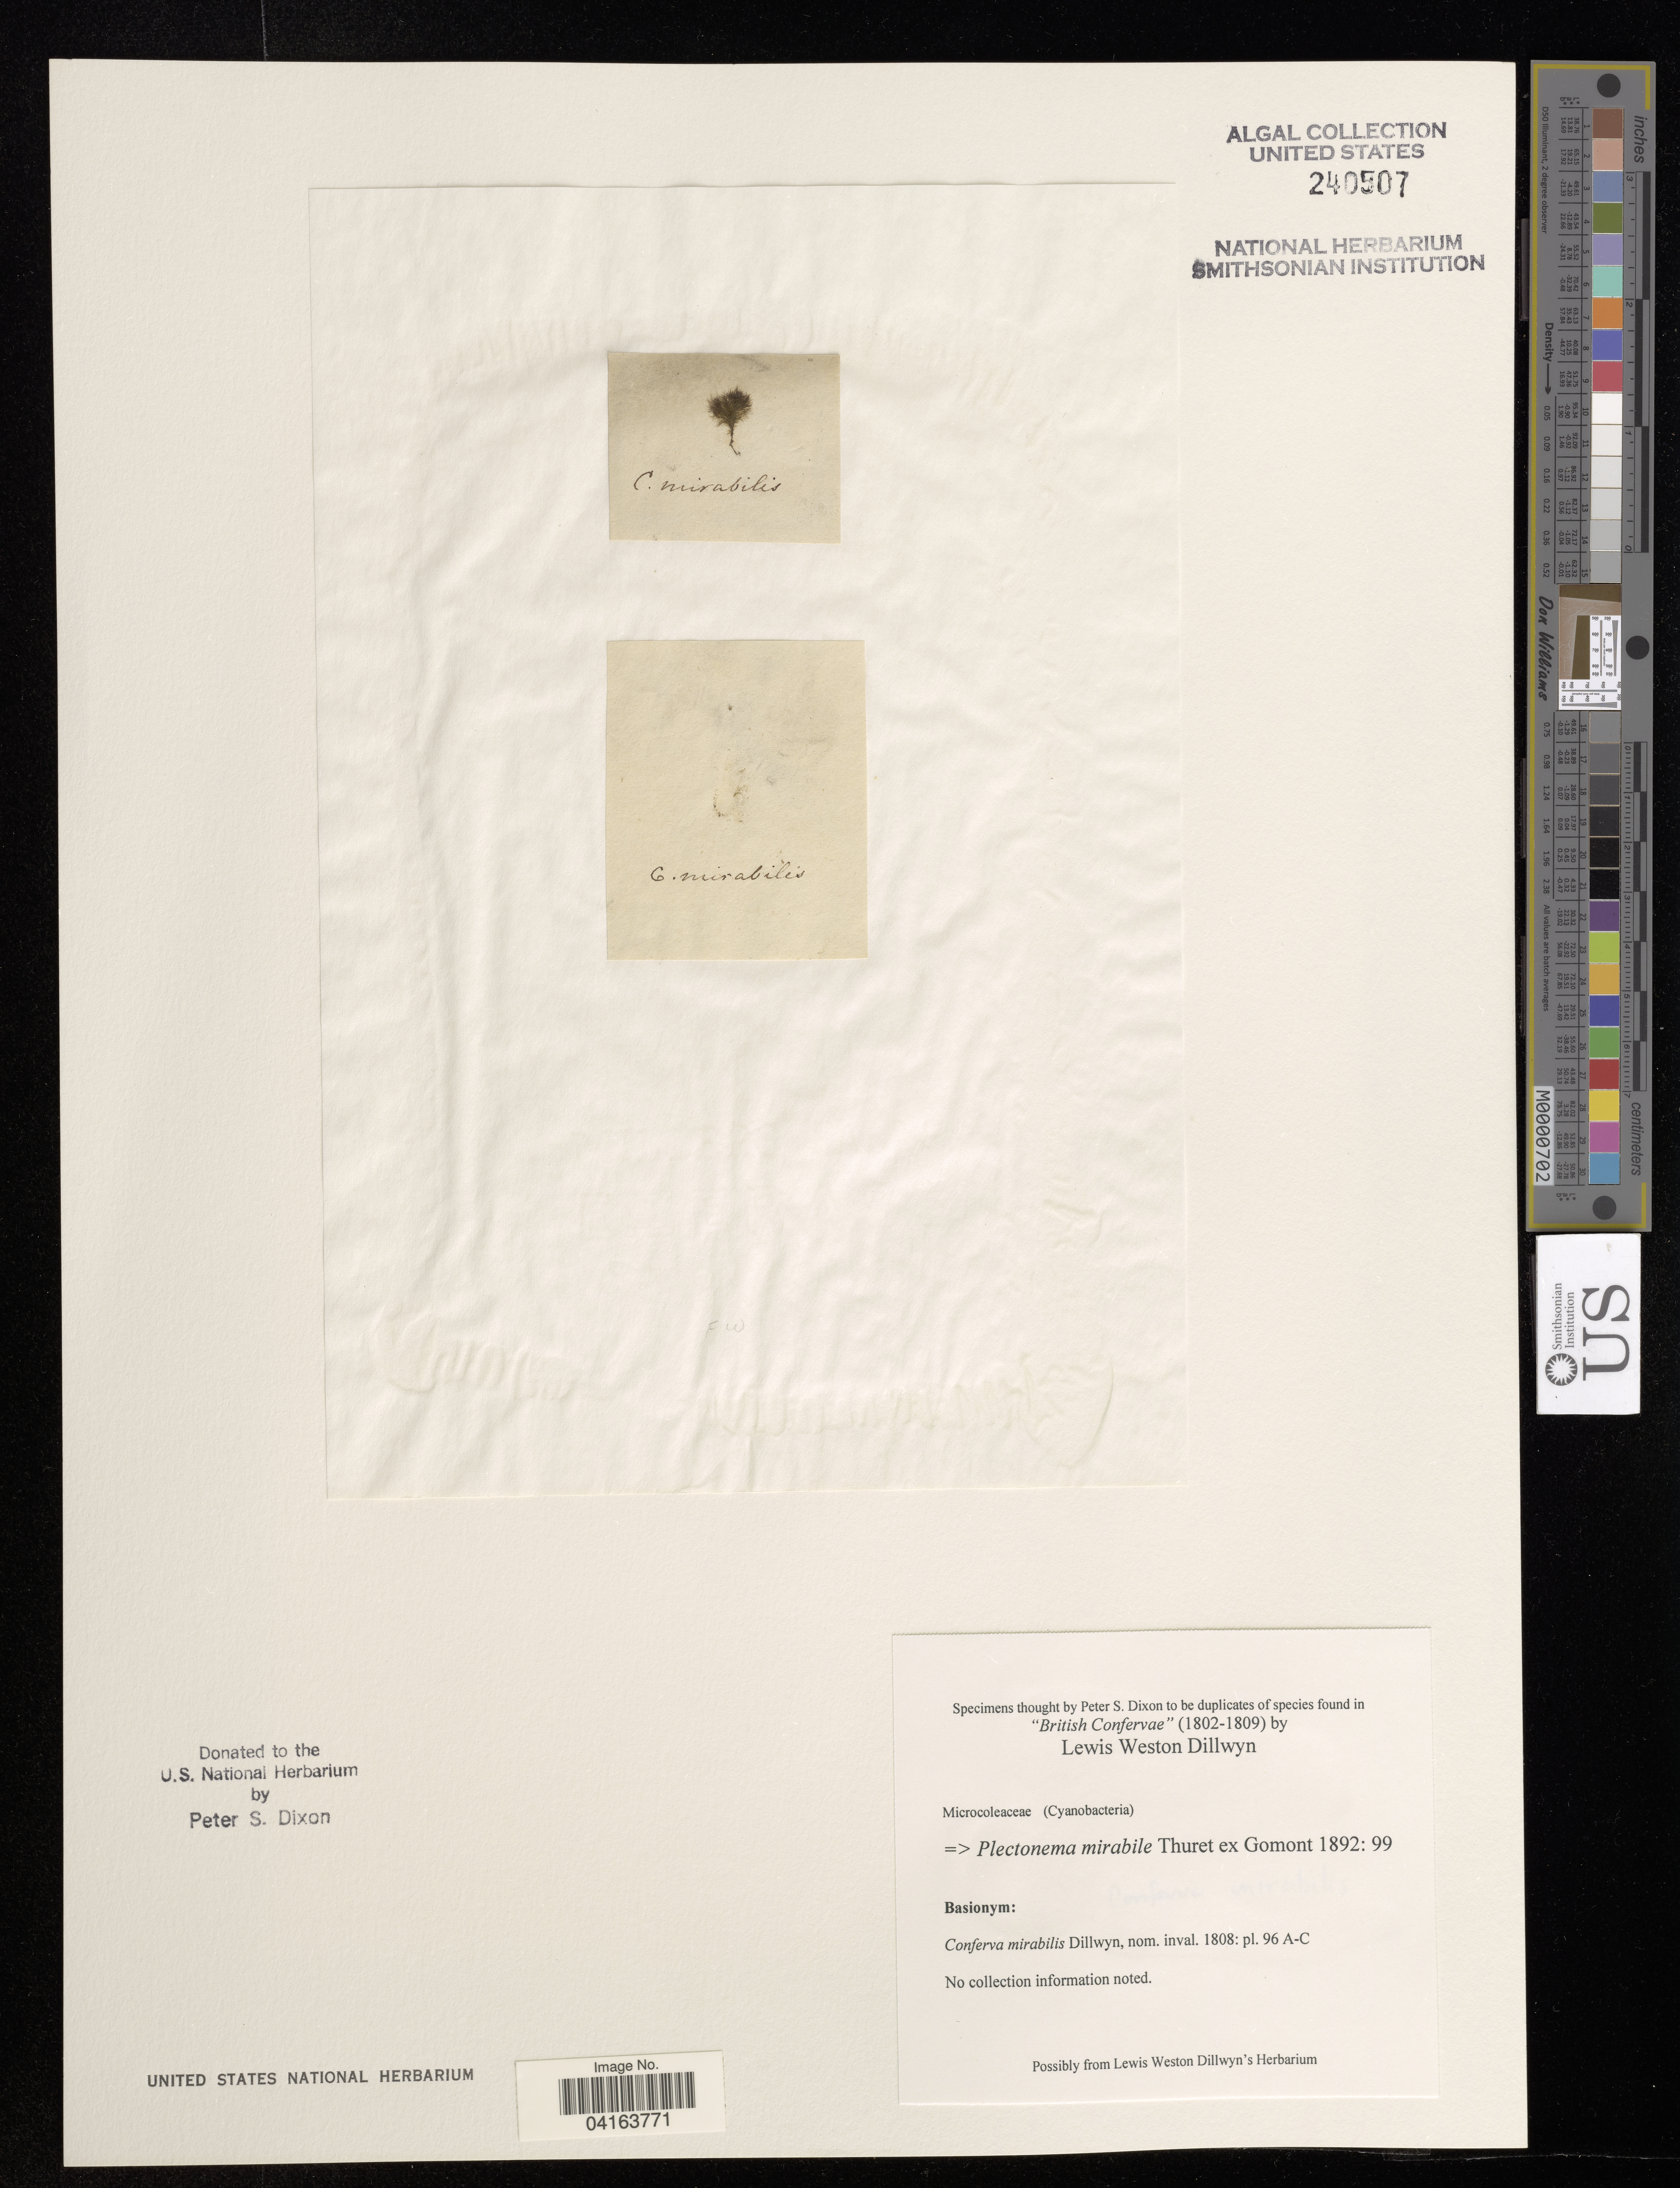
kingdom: Bacteria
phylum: Cyanobacteria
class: Cyanobacteriia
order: Cyanobacteriales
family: Oscillatoriaceae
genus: Plectonema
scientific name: Plectonema mirabile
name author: Thur. ex Gomont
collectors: P. S. Dixon & L. W. Dillwyn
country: United Kingdom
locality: British Confervae.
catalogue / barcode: US 240507